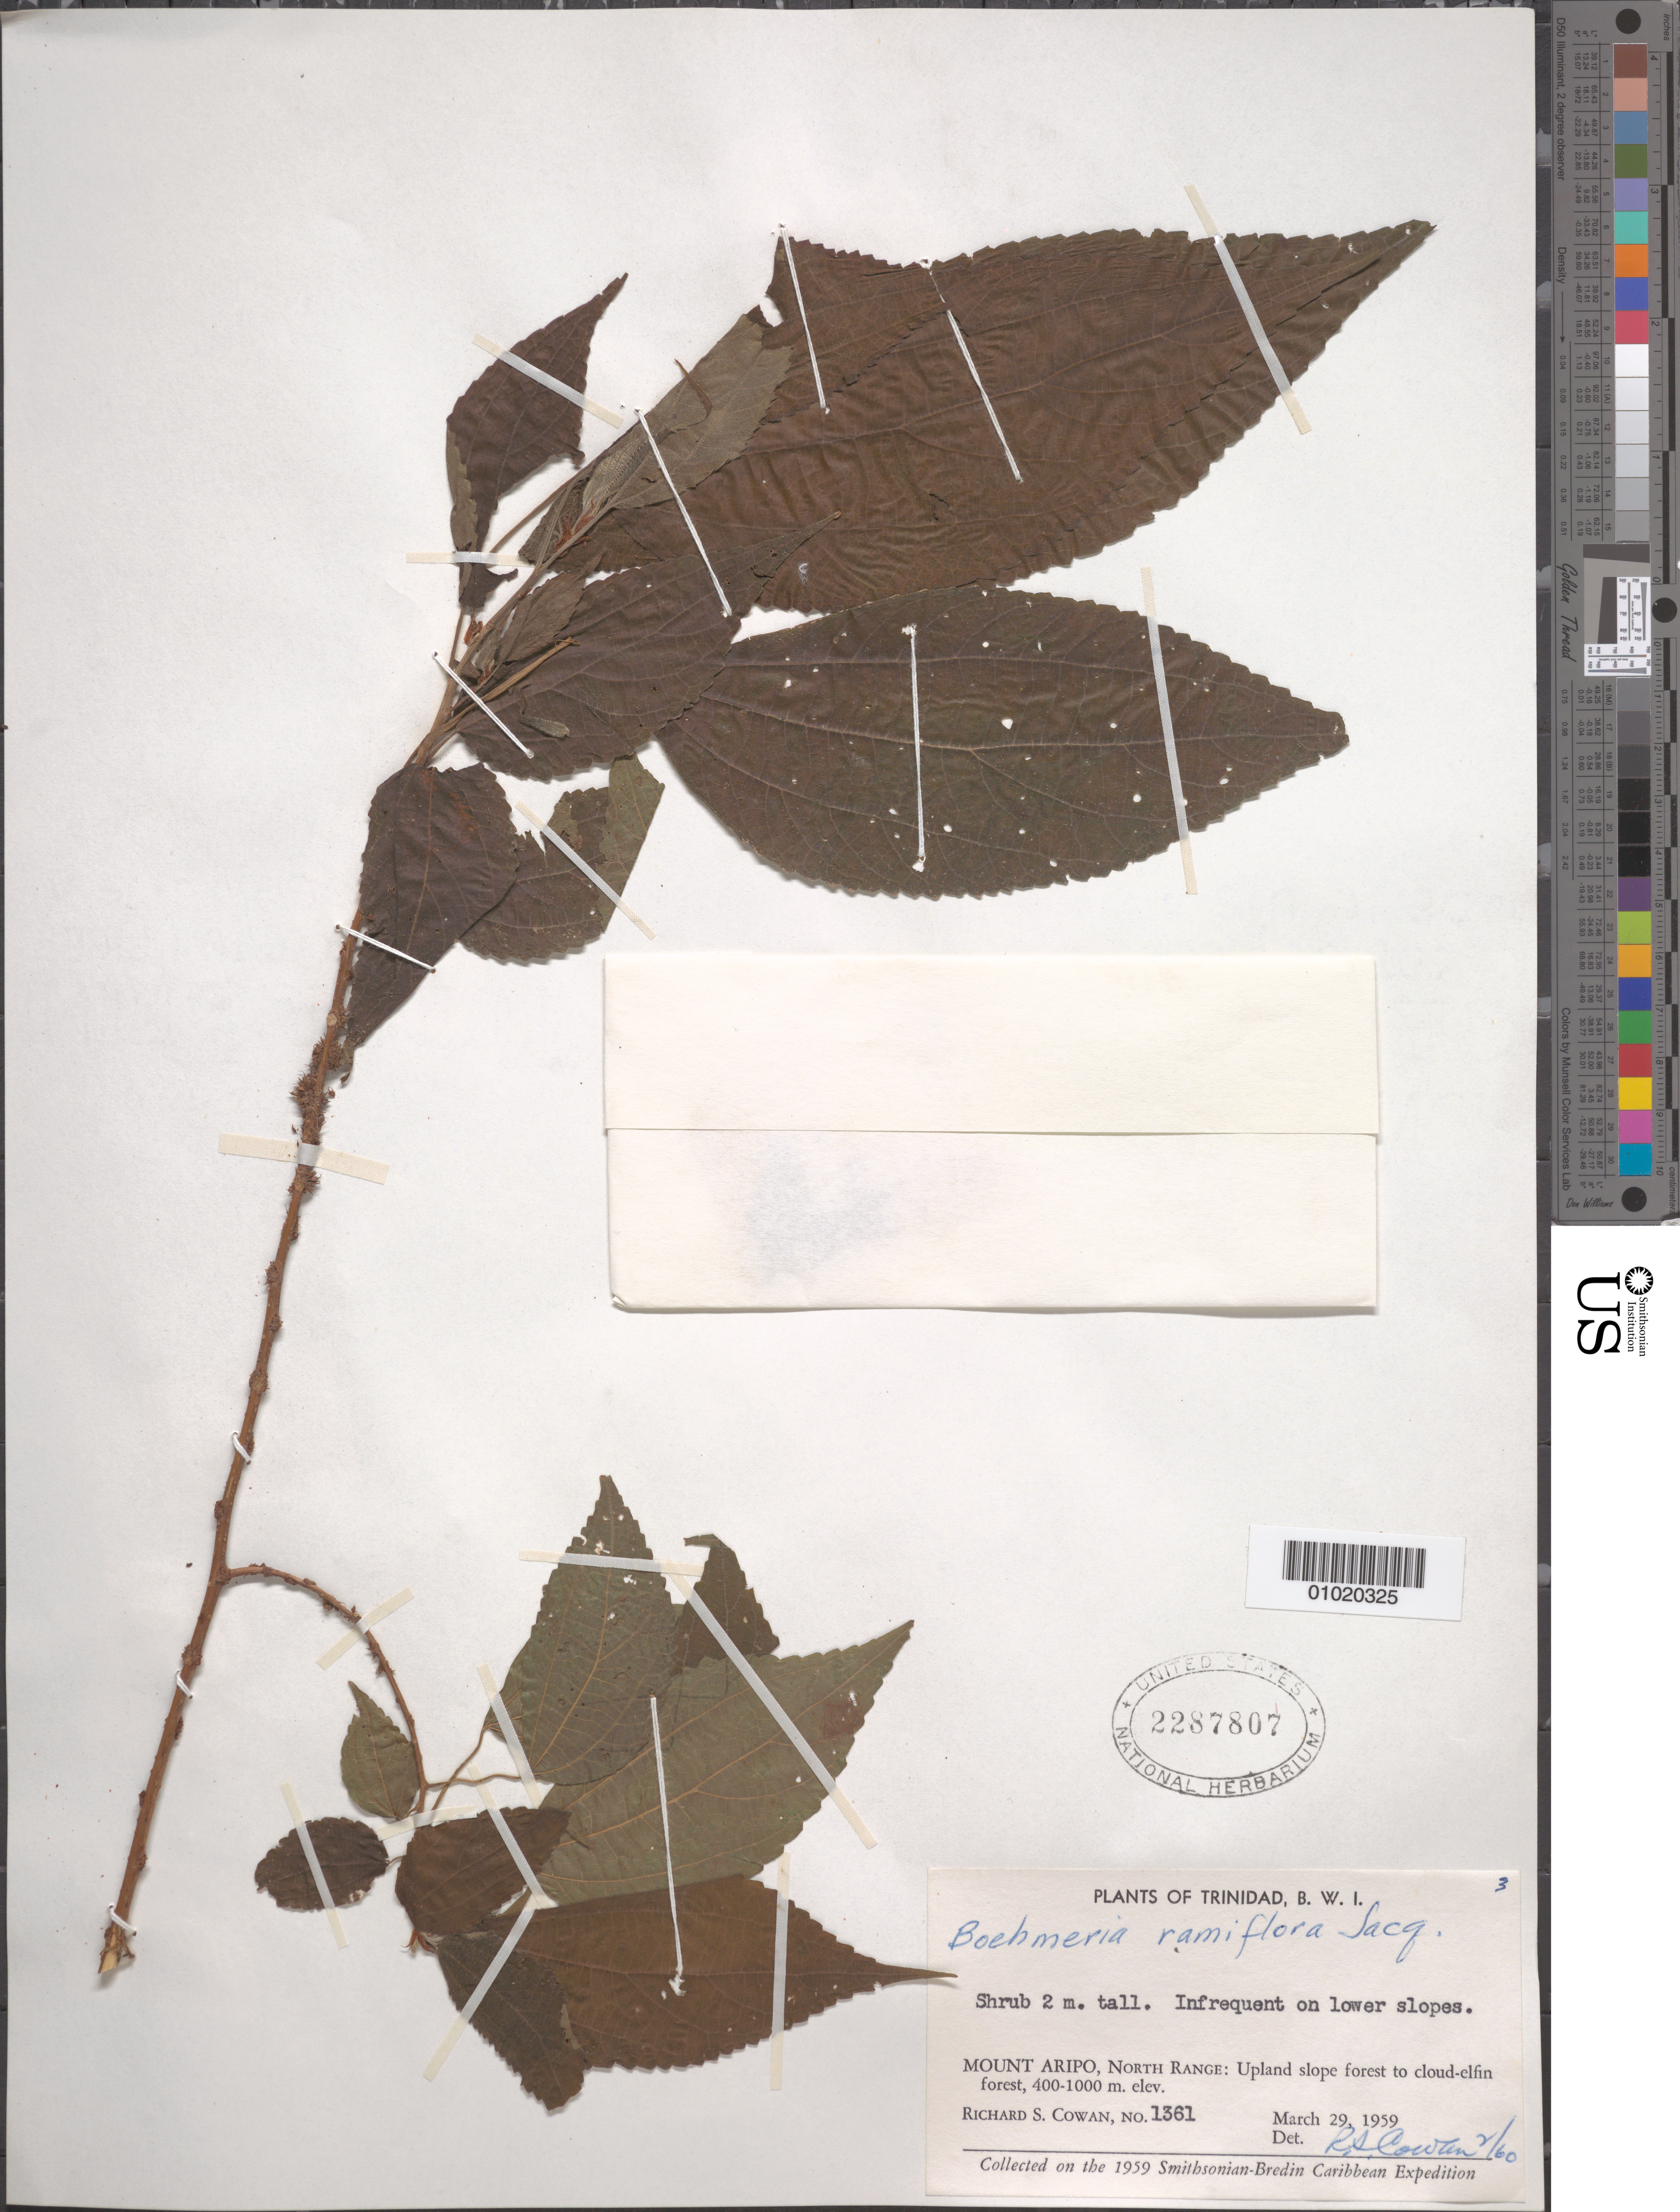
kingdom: Plantae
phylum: Tracheophyta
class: Magnoliopsida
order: Rosales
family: Urticaceae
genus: Boehmeria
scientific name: Boehmeria ramiflora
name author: Jacq.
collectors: R. S. Cowan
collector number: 1361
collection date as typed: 29 Mar 1959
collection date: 1959-03-29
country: Trinidad and Tobago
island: Trinidad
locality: Mount Aripo, North range. Upland slope forest to cloud-elfin forest. Infrequent on lower slopes.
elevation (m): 400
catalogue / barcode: US 2287807